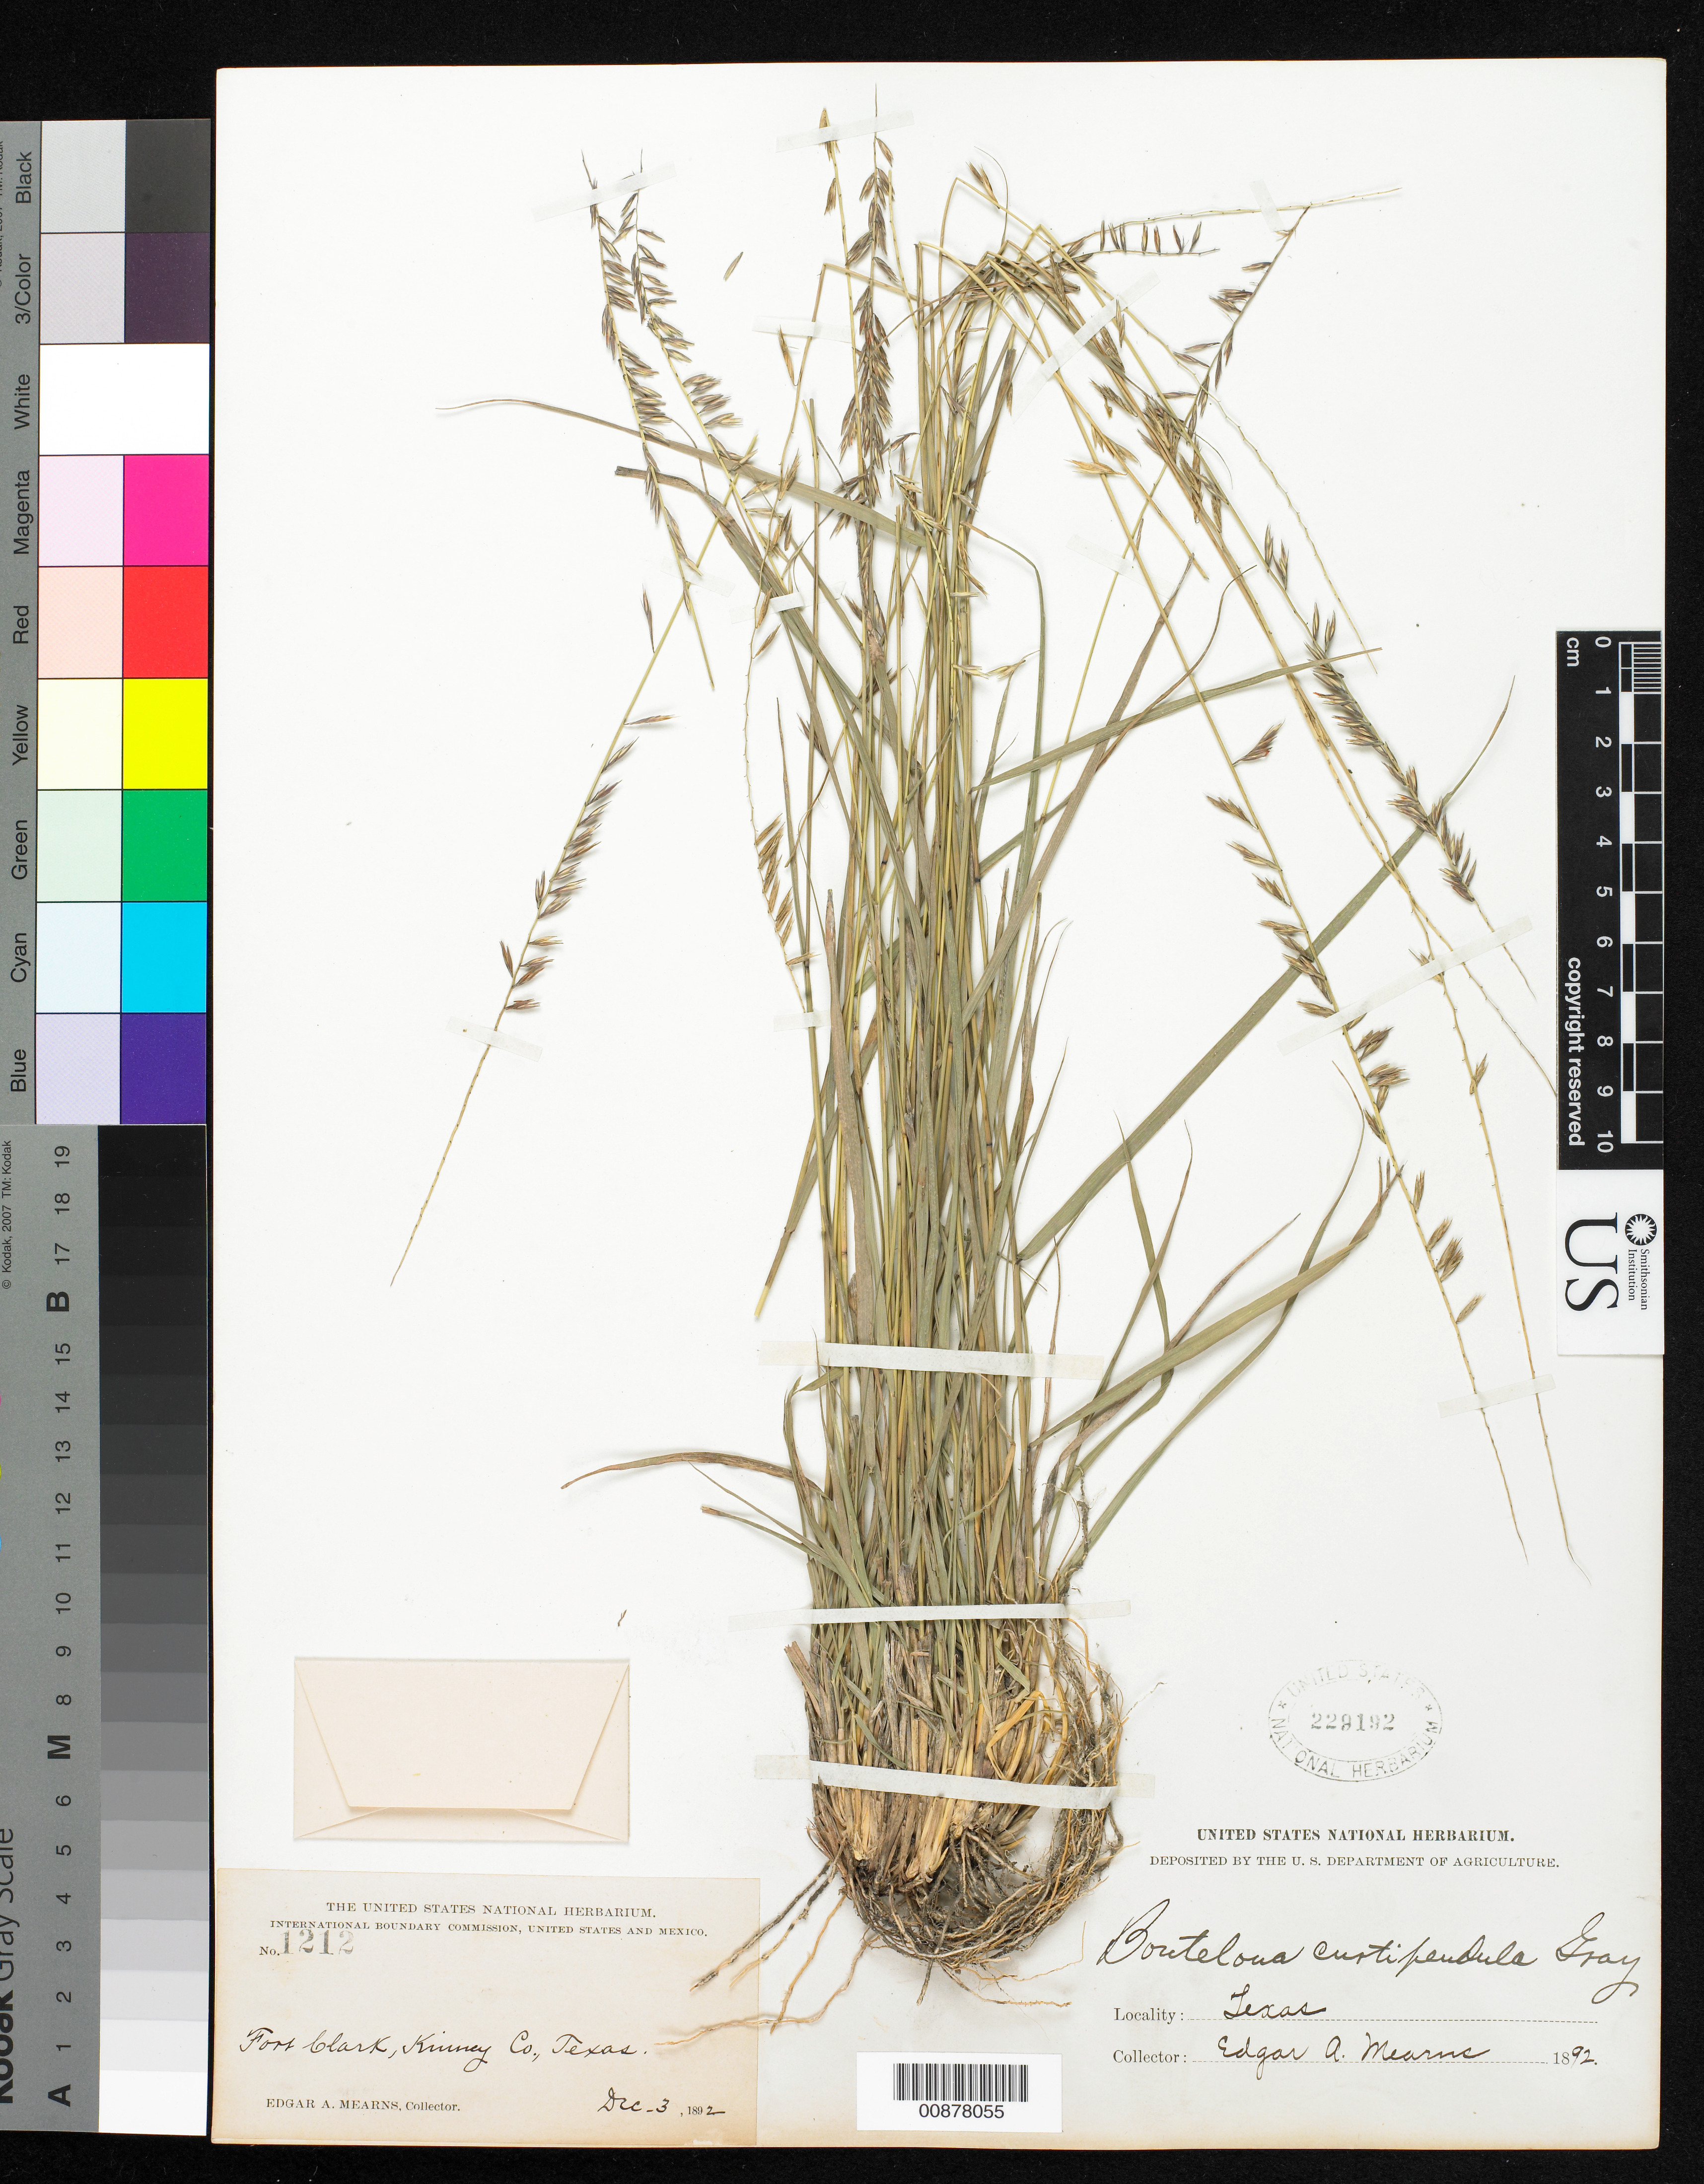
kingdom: Plantae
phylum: Tracheophyta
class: Liliopsida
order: Poales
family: Poaceae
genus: Bouteloua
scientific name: Bouteloua curtipendula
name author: (Michx.) Torr.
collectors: E. A. Mearns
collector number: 1212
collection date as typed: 03 Dec 1892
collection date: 1892-12-03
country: United States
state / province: Texas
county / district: Kinney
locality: Fort Clark, Kinney County, Texas.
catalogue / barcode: US 229192